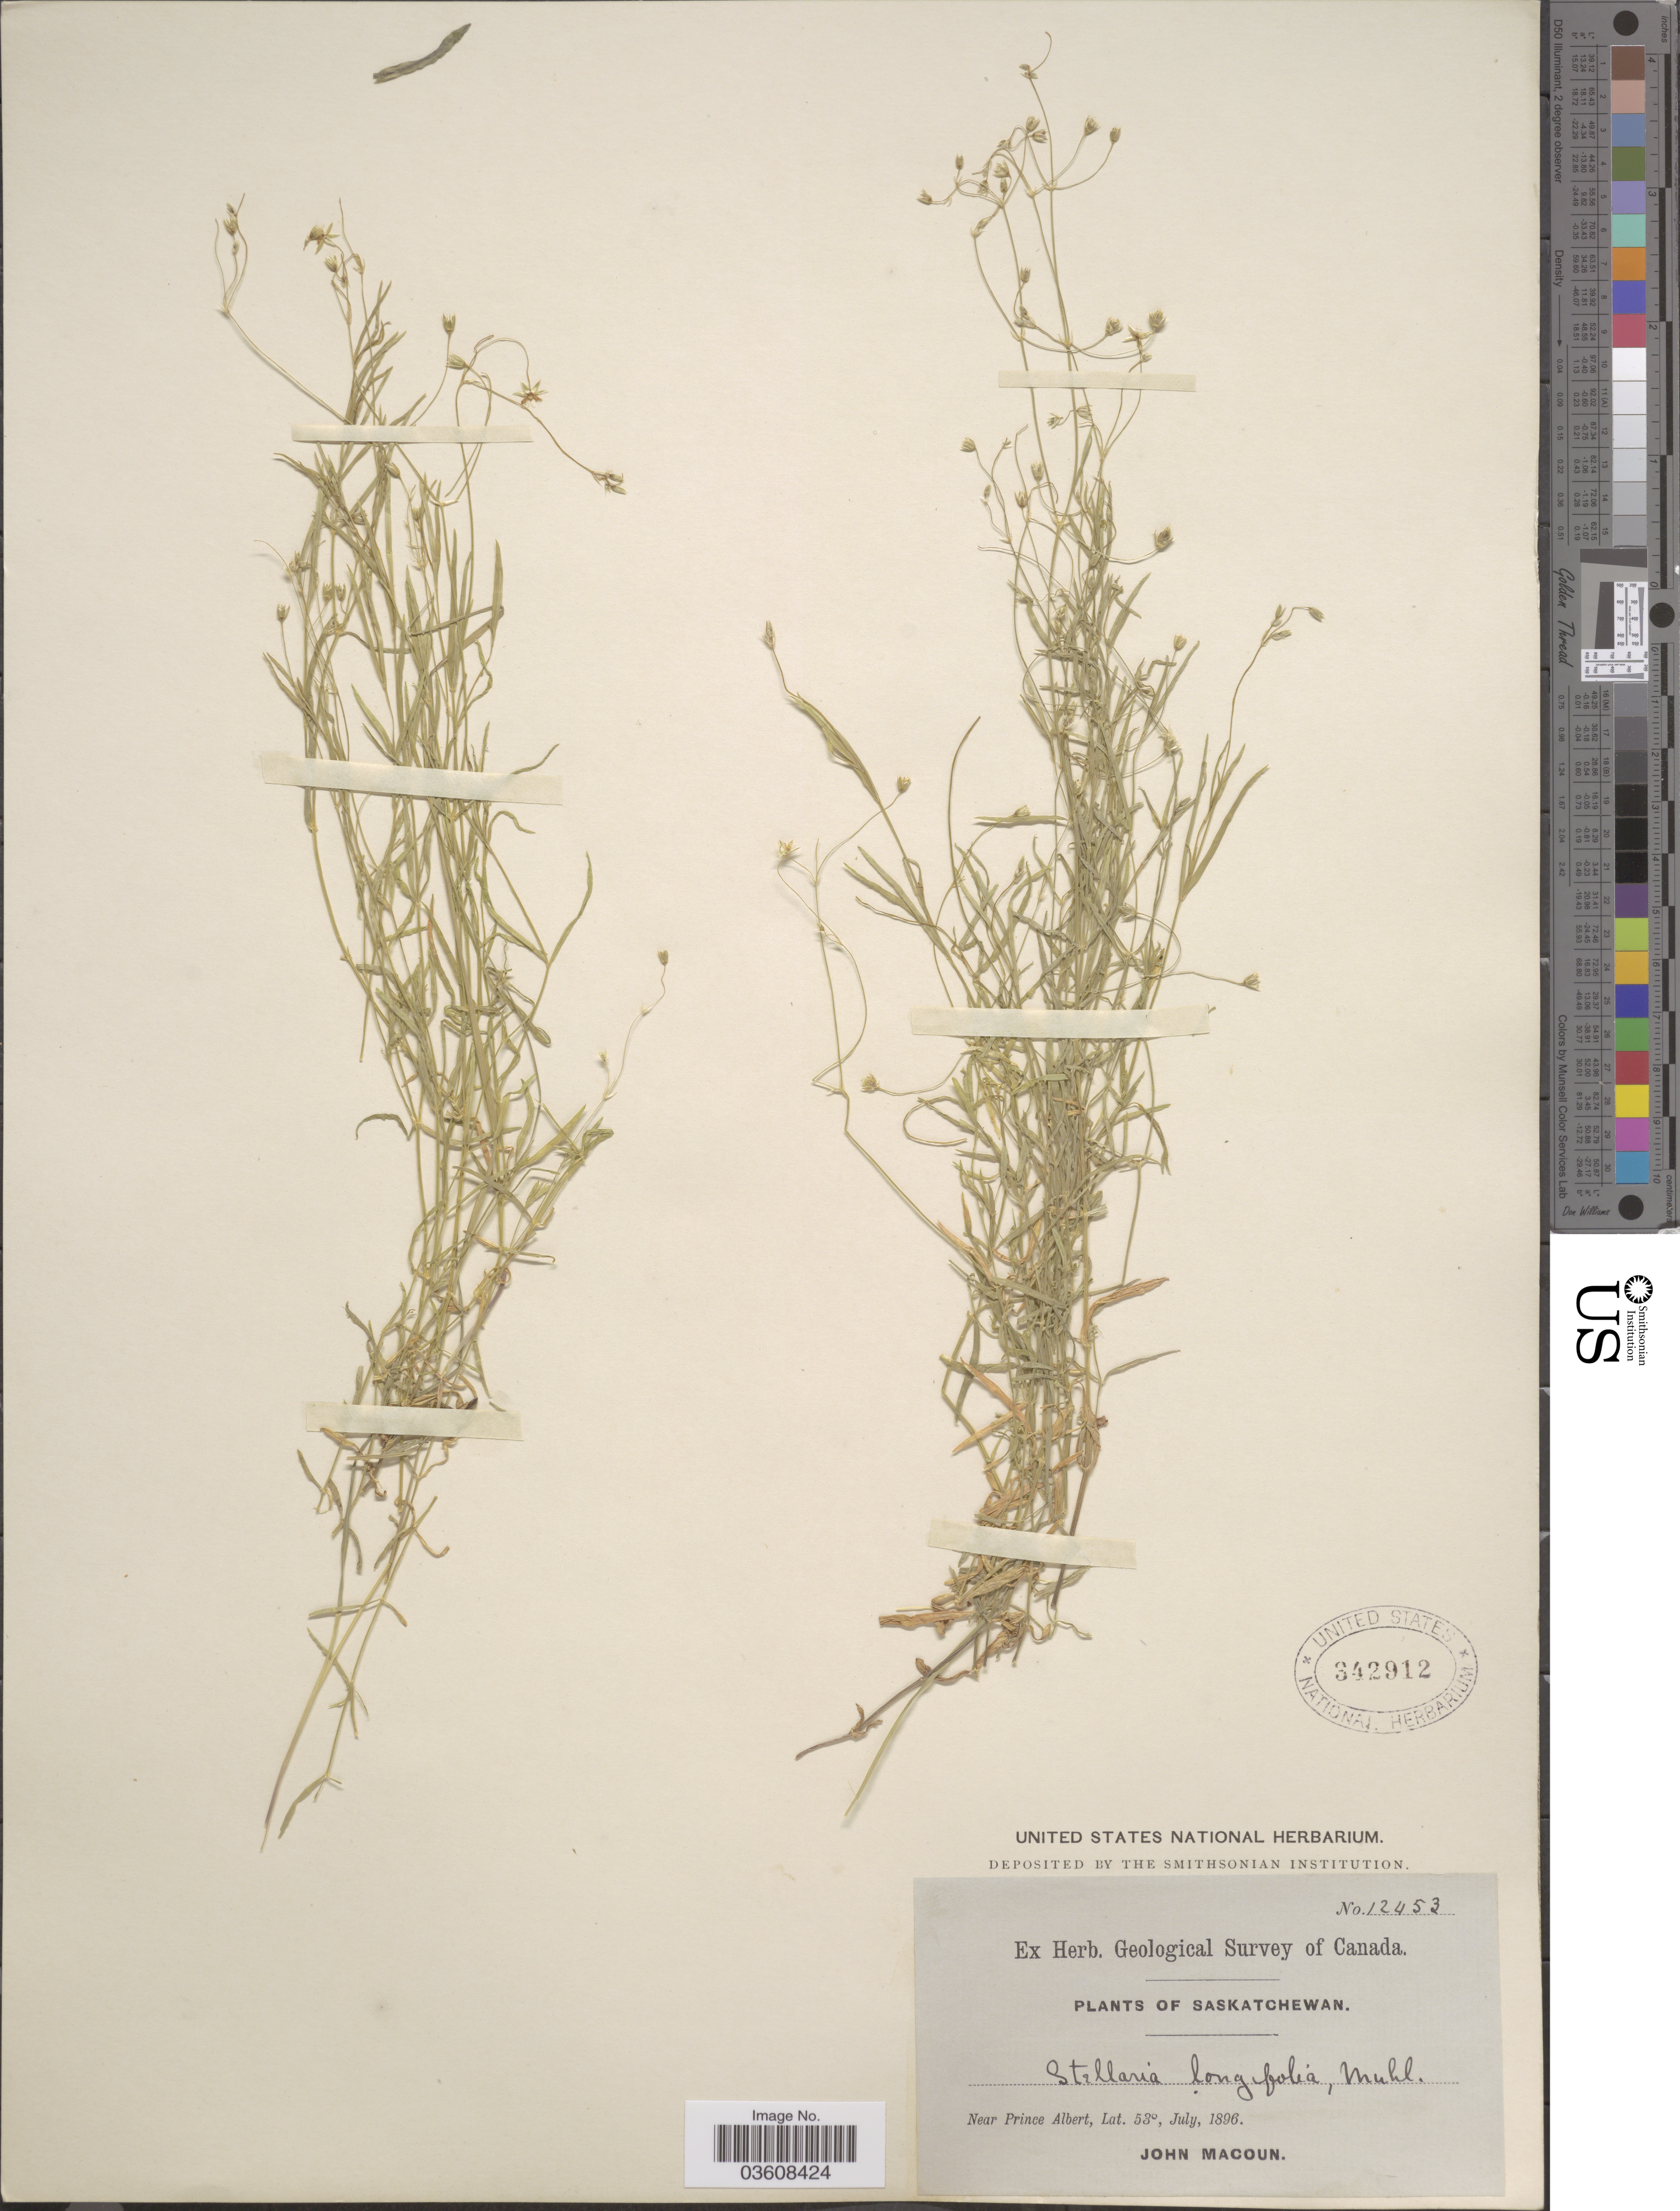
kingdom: Plantae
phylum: Tracheophyta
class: Magnoliopsida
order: Caryophyllales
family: Caryophyllaceae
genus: Stellaria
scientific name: Stellaria longifolia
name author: Muhl. ex Willd.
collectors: J. Macoun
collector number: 12453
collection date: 1896-07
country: Canada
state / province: Saskatchewan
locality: Near Prince Albert.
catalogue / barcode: US 342912